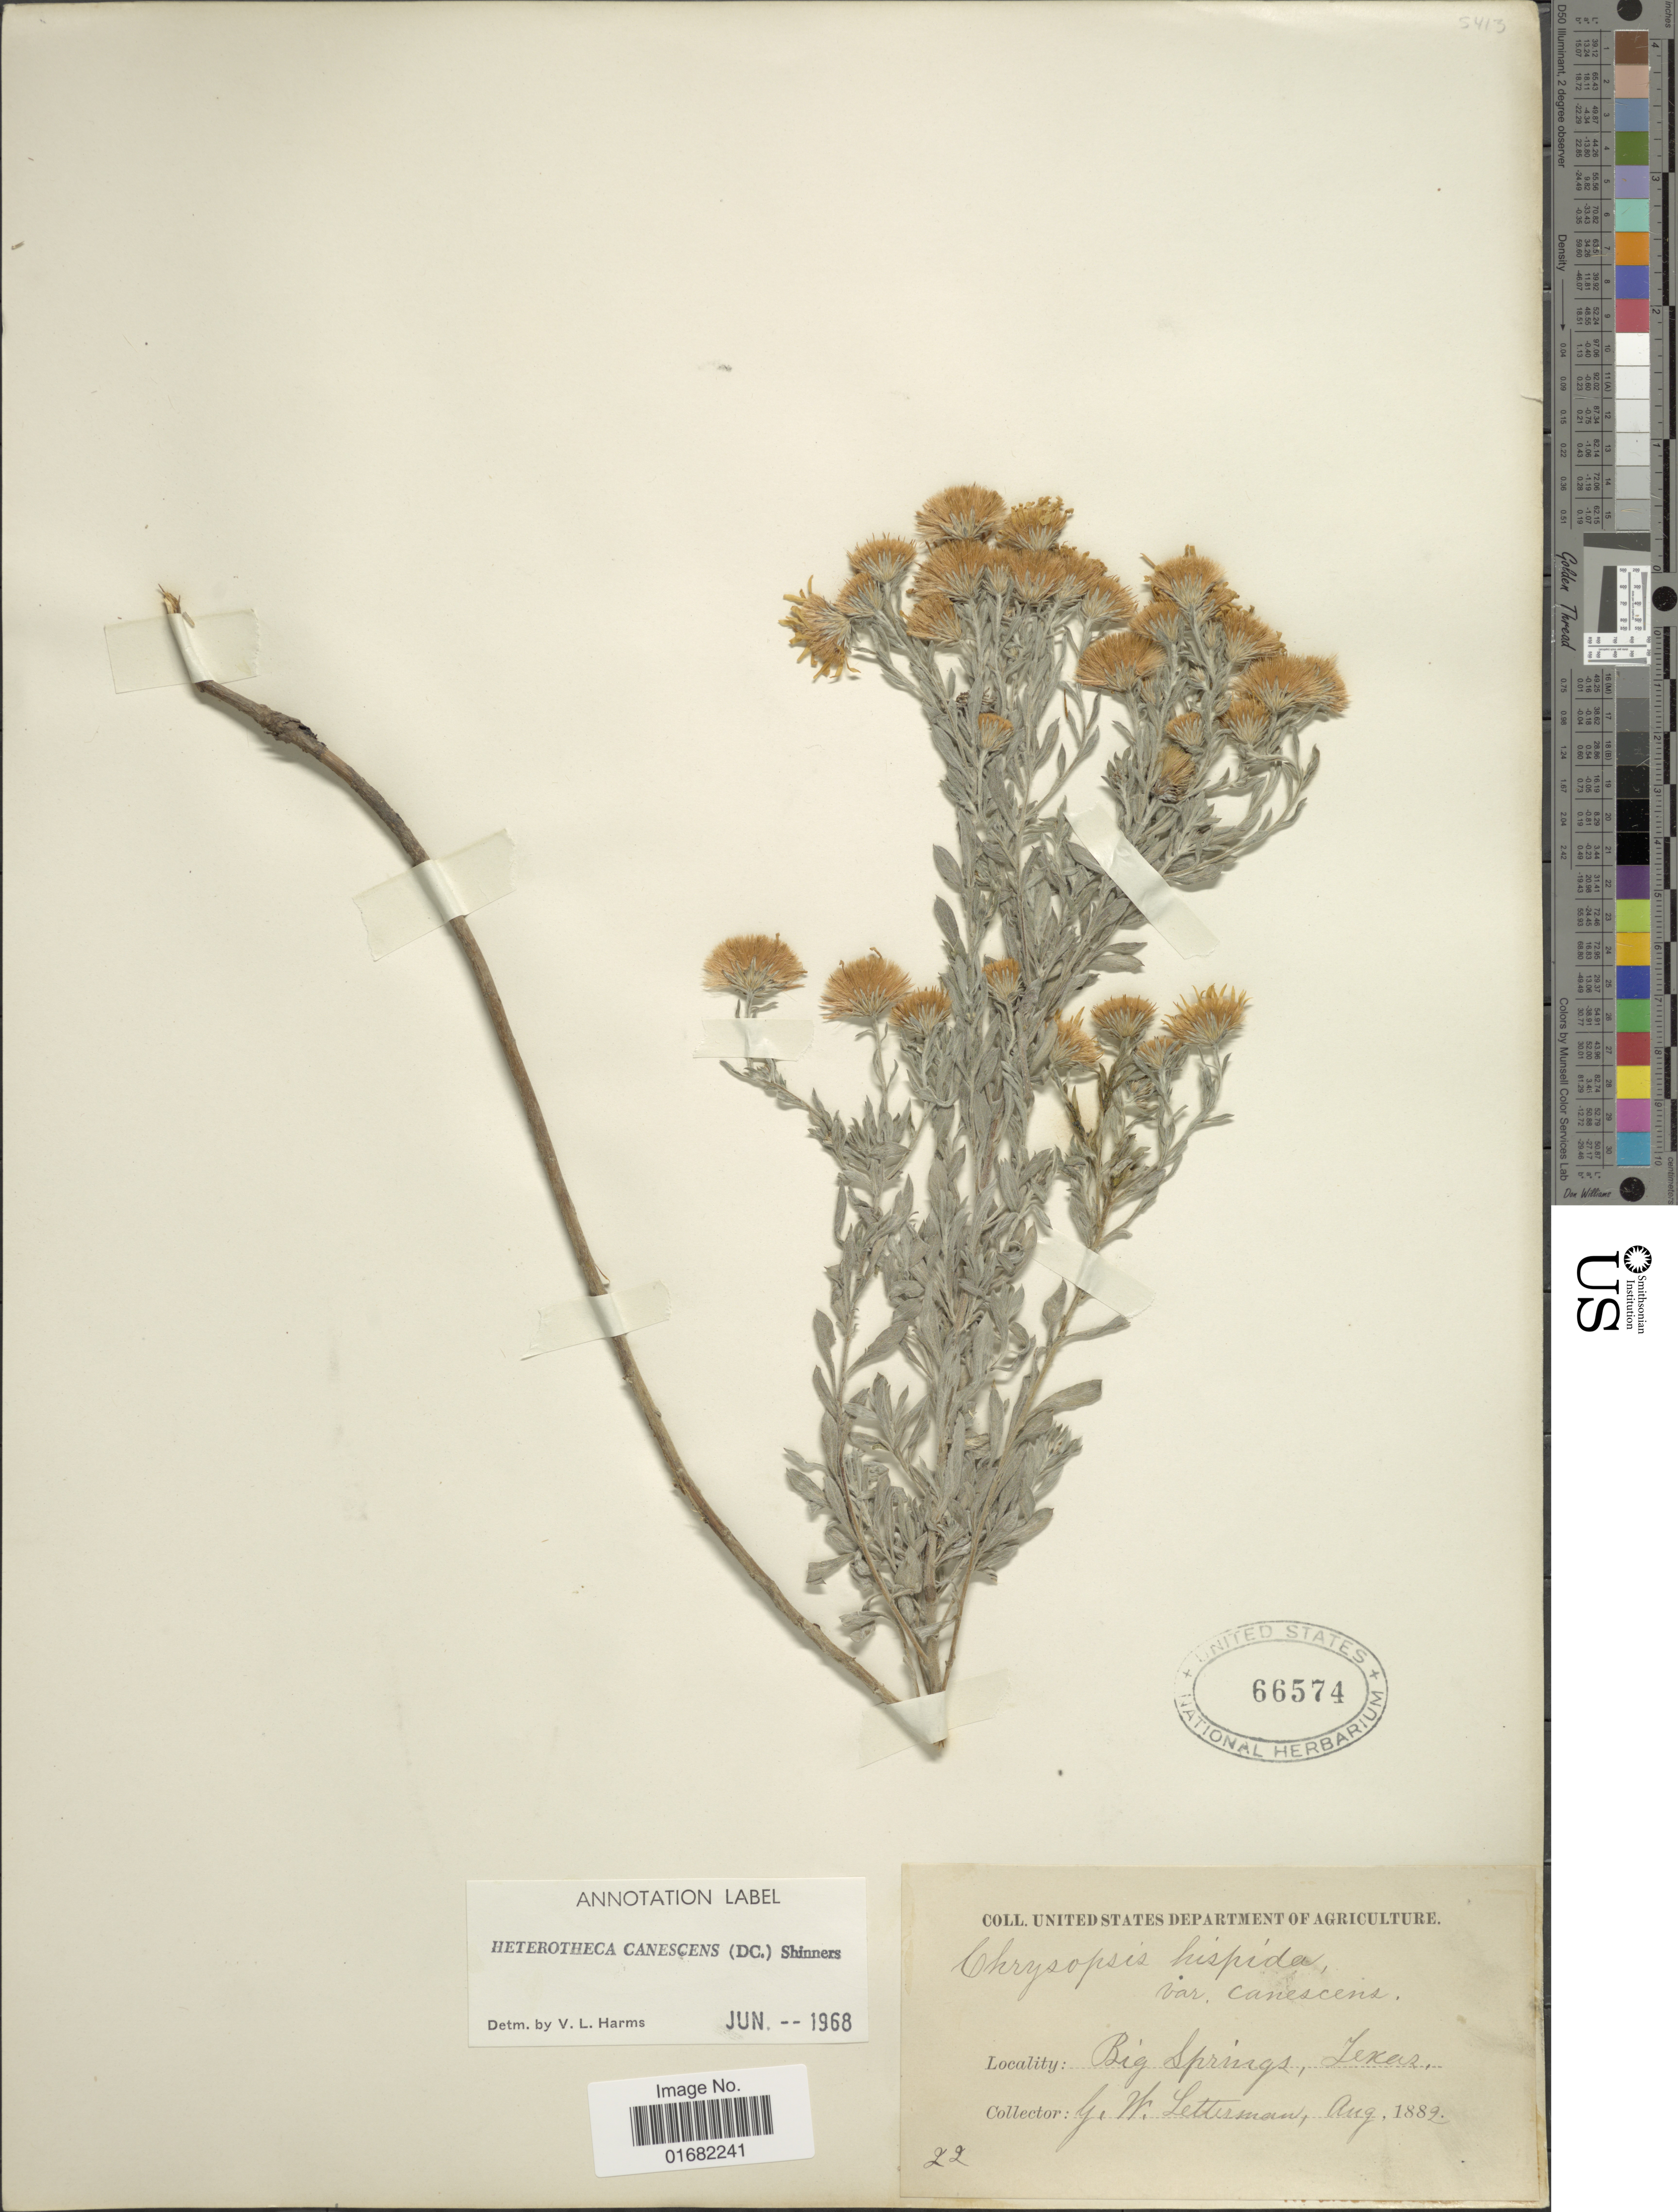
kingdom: Plantae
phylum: Tracheophyta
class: Magnoliopsida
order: Asterales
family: Asteraceae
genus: Heterotheca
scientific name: Heterotheca canescens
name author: (DC.) Shinners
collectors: G. W. Letterman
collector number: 22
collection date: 1882-08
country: United States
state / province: Texas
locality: Big Springs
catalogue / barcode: US 66574